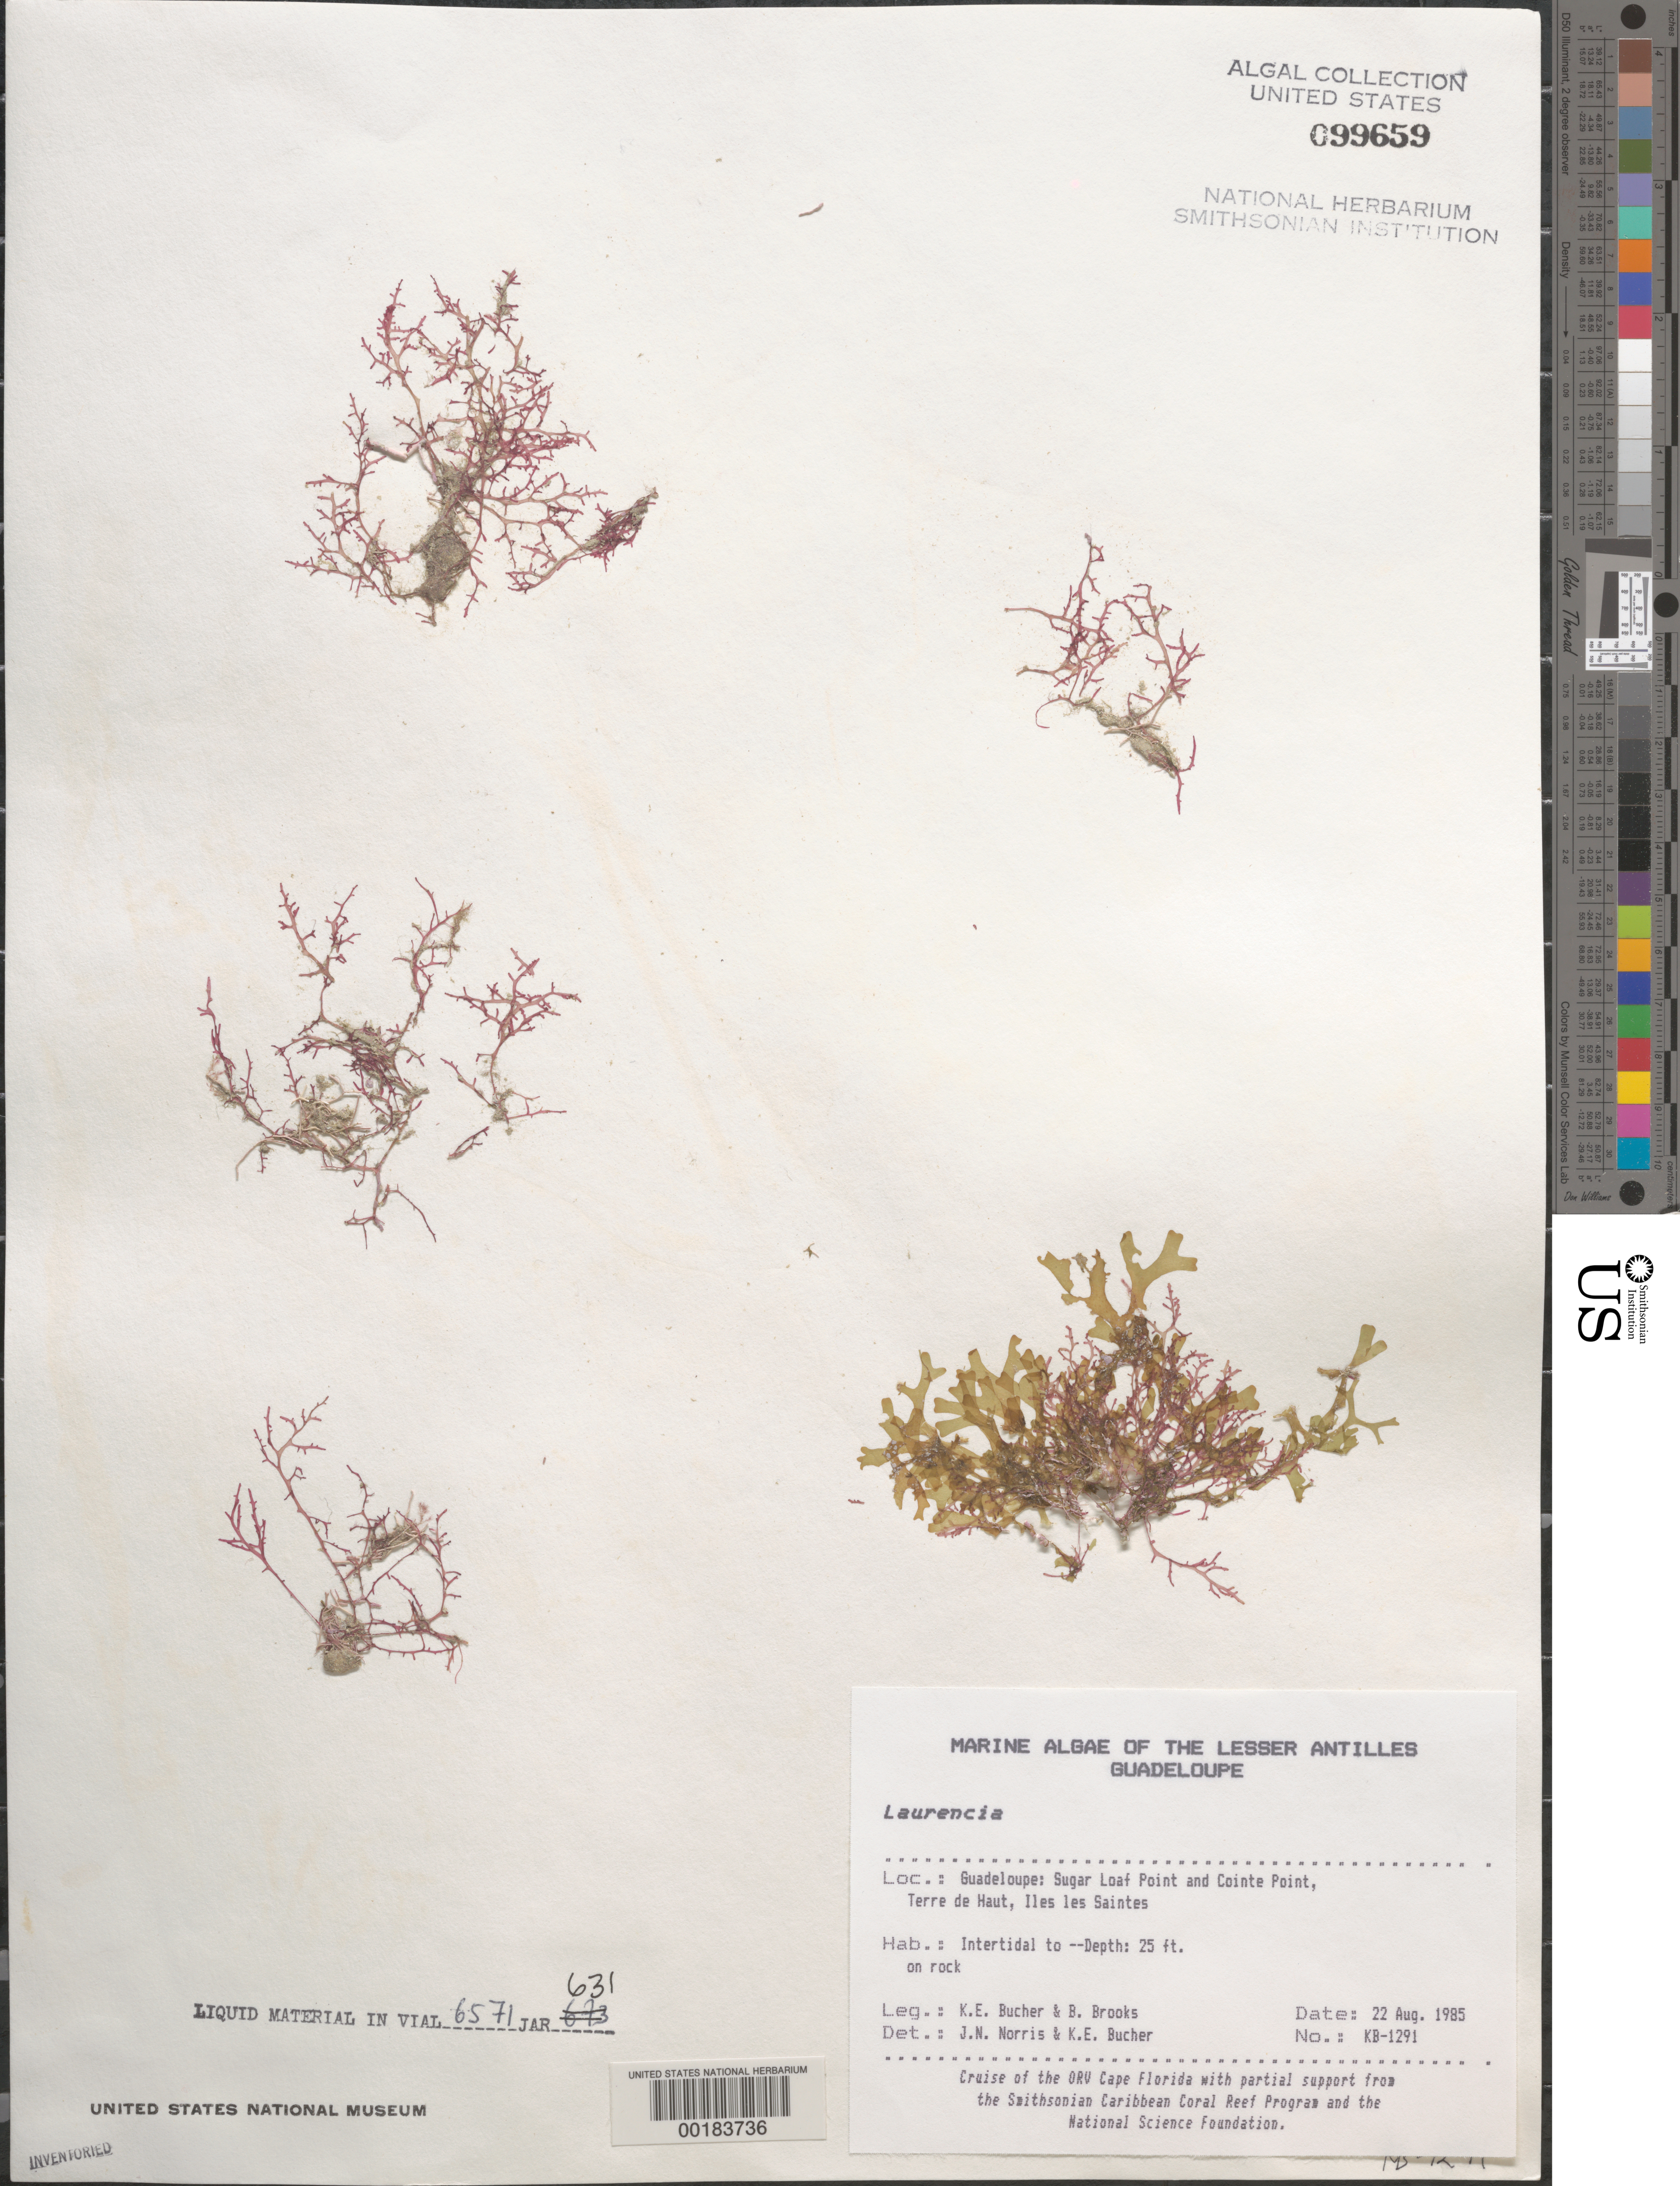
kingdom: Plantae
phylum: Rhodophyta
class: Florideophyceae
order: Ceramiales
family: Rhodomelaceae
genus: Laurencia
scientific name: Laurencia sp.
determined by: Norris, J. N.; Bucher, K. E.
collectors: K. E. Bucher & B. Brooks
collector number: Kb-1291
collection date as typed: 22 Aug 1985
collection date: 1985-08-22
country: Guadeloupe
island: Iles des Saintes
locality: Sugar Loaf Point and Cointe Point, Terre de Haut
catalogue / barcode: US 99659